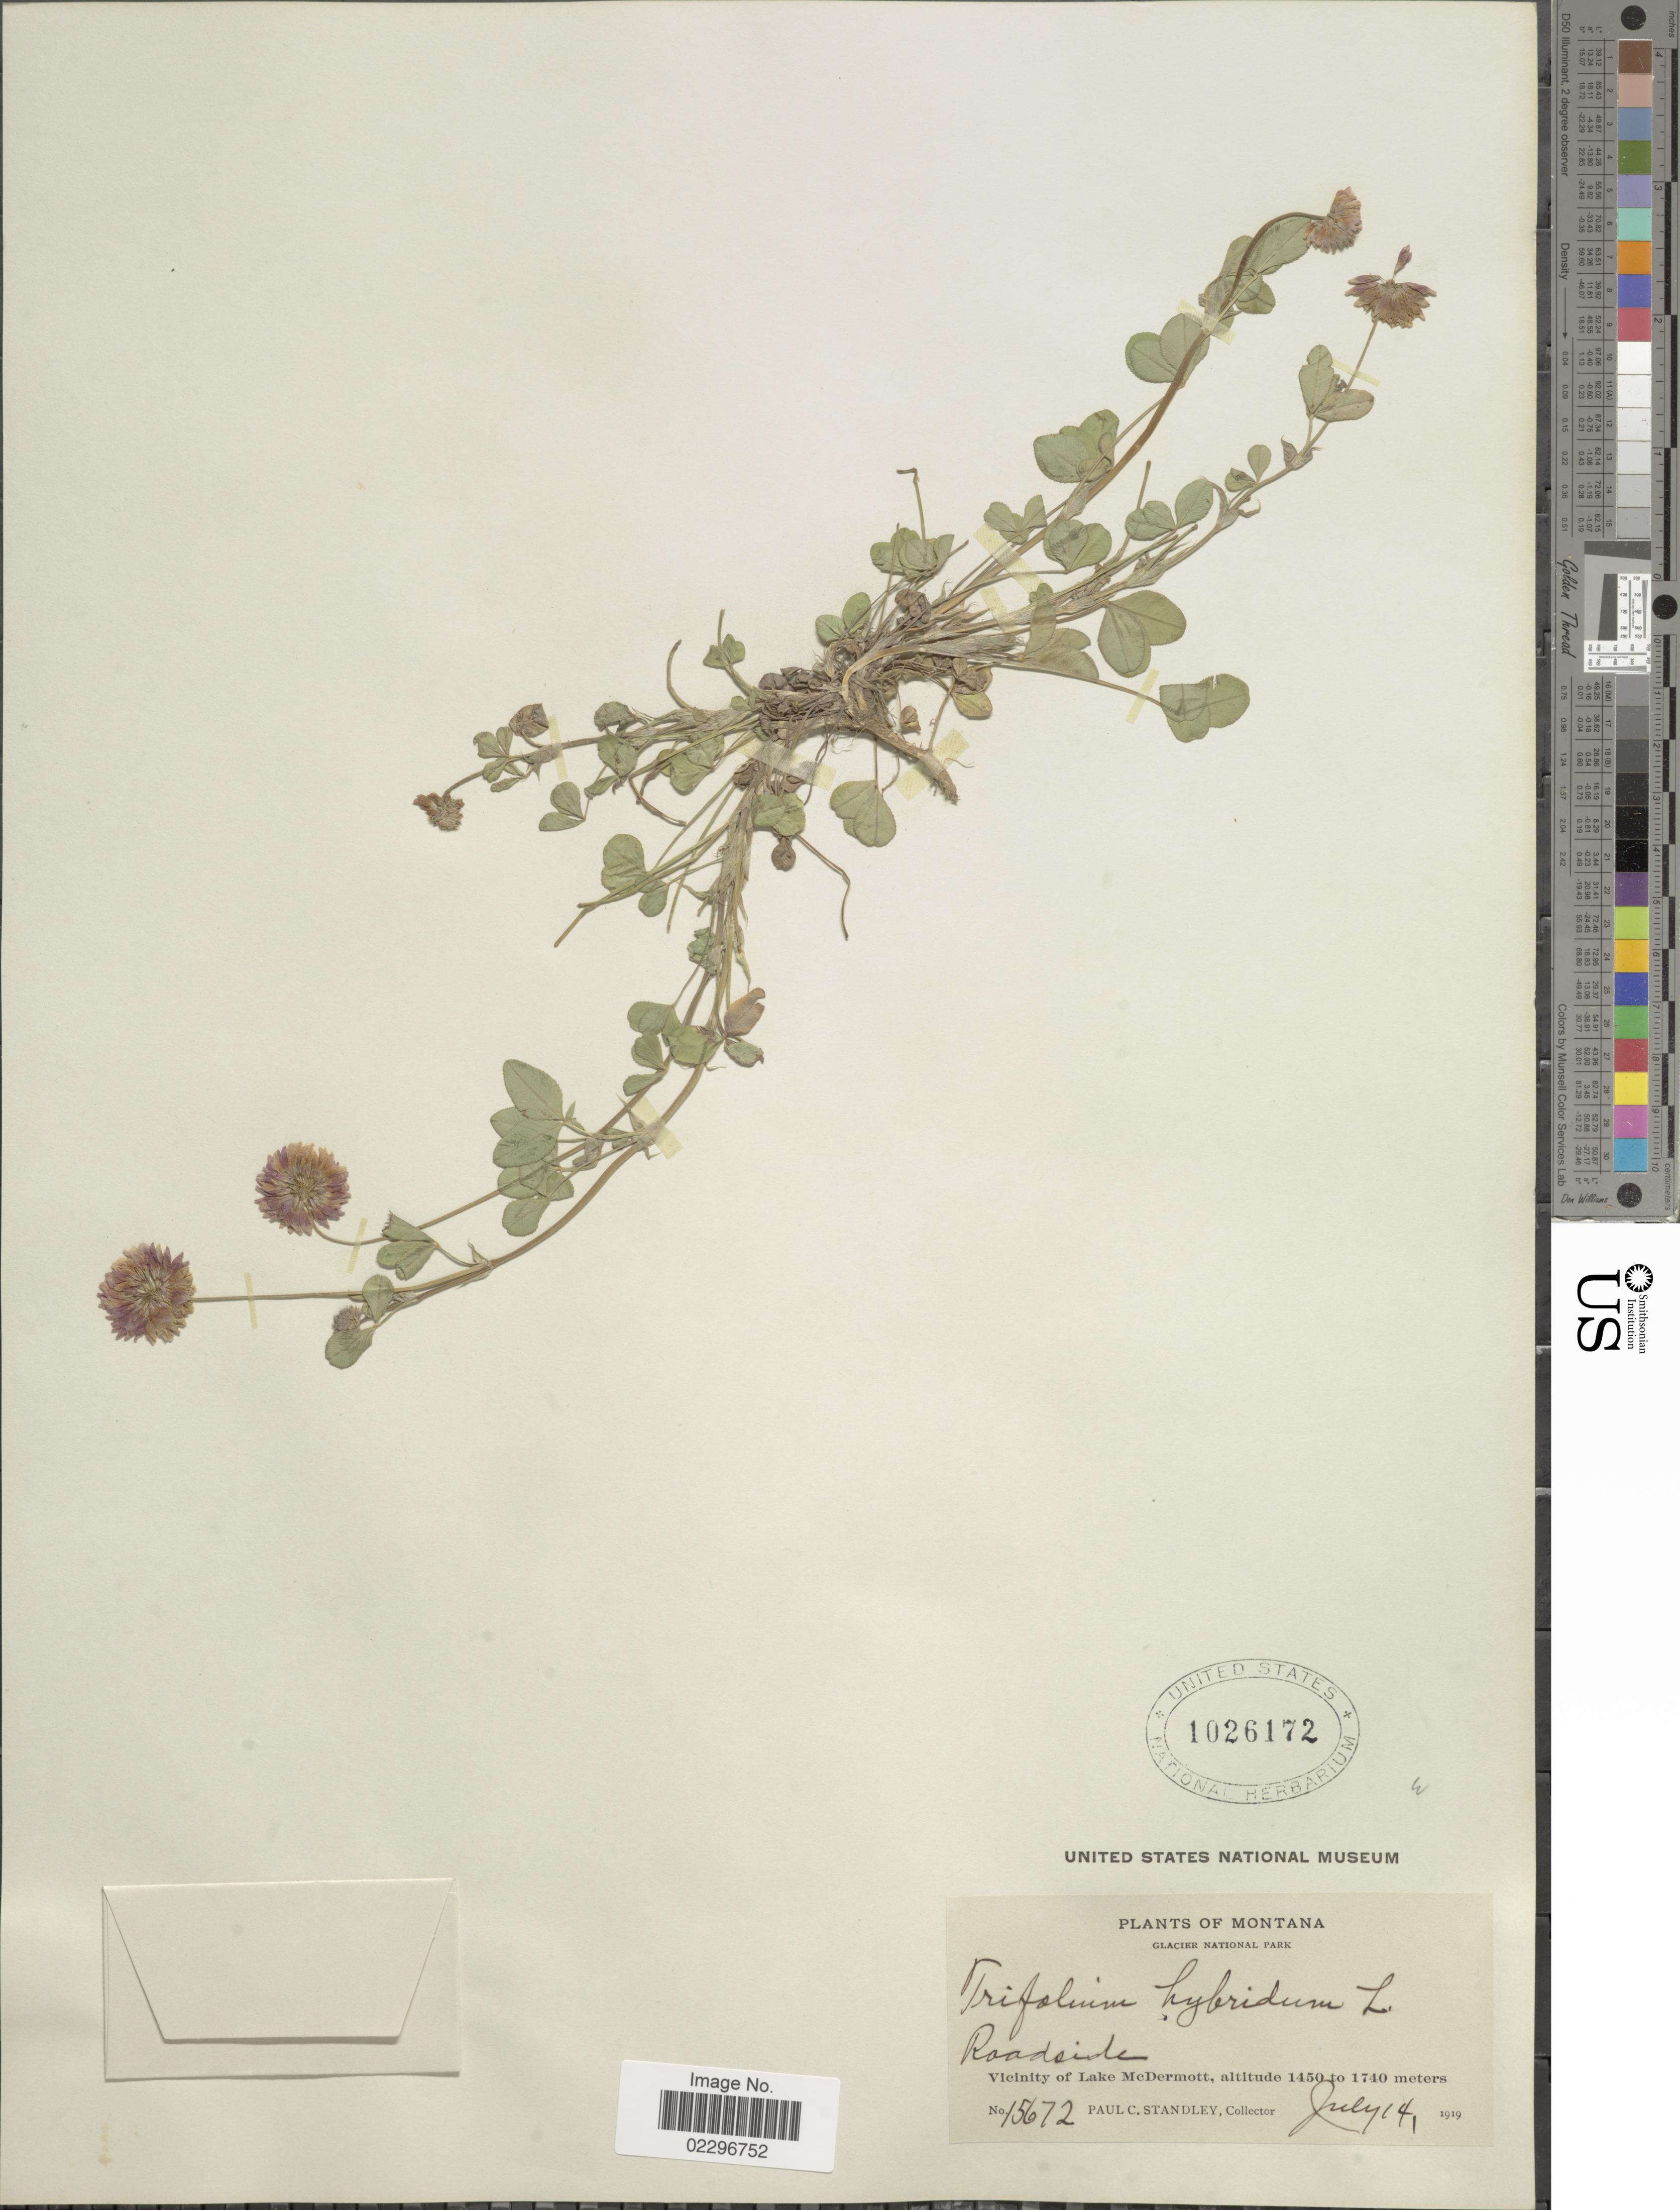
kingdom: Plantae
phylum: Tracheophyta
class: Magnoliopsida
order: Fabales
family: Fabaceae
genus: Trifolium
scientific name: Trifolium hybridum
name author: L.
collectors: P. C. Standley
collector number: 15672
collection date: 1919-07-14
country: United States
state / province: Montana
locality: Glacier National Park. Vicinity of Lake McDermott. Roadside.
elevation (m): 1450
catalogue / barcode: US 1026172